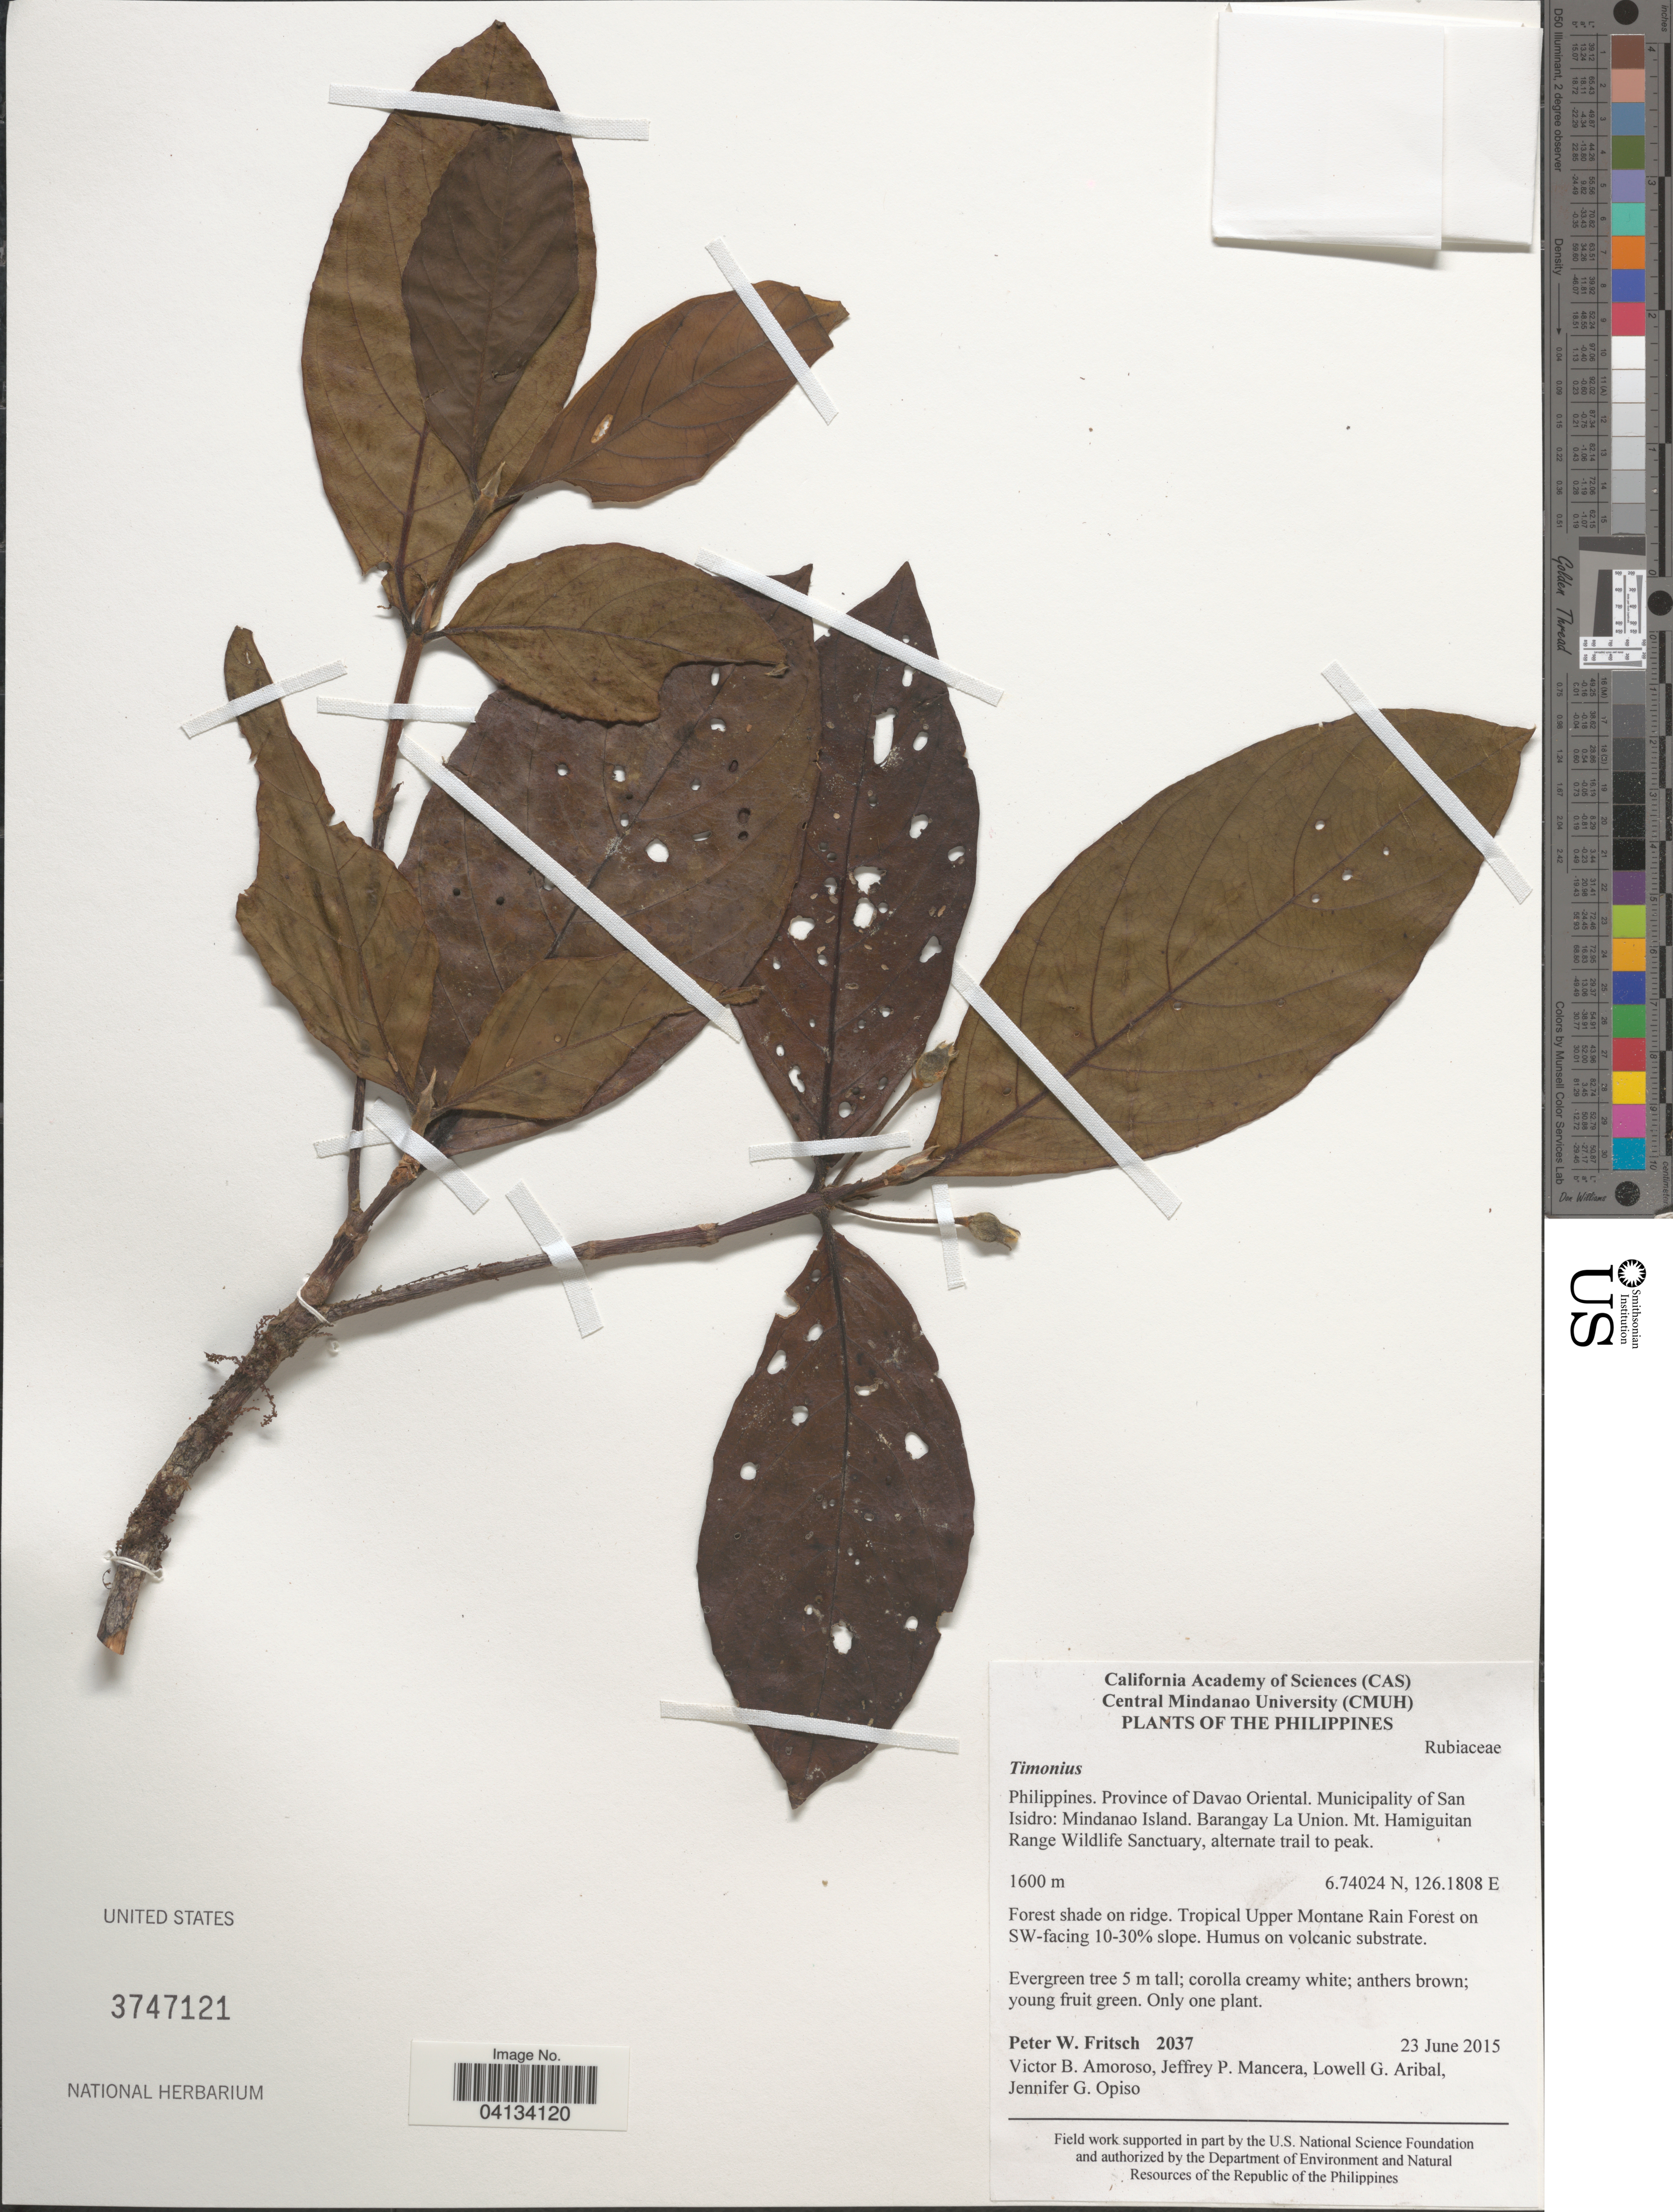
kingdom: Plantae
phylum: Tracheophyta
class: Magnoliopsida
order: Gentianales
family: Rubiaceae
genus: Timonius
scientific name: Timonius sp.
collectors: P. W. Fritsch, V. Amoroso, J. Mancera, L. Aribal & J. Opiso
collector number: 2037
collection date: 2015-06-23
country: Philippines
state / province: Davao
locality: Province of Davao Oriental. Municipality of San Isidro: Mindanao Island. Barangay La Union. Mt. Hamiguitan Range Wildlife Sanctuary. Tropical Upper Montane Rain Forest on SW-facing 10-30% slope.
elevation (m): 1600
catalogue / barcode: US 3747121